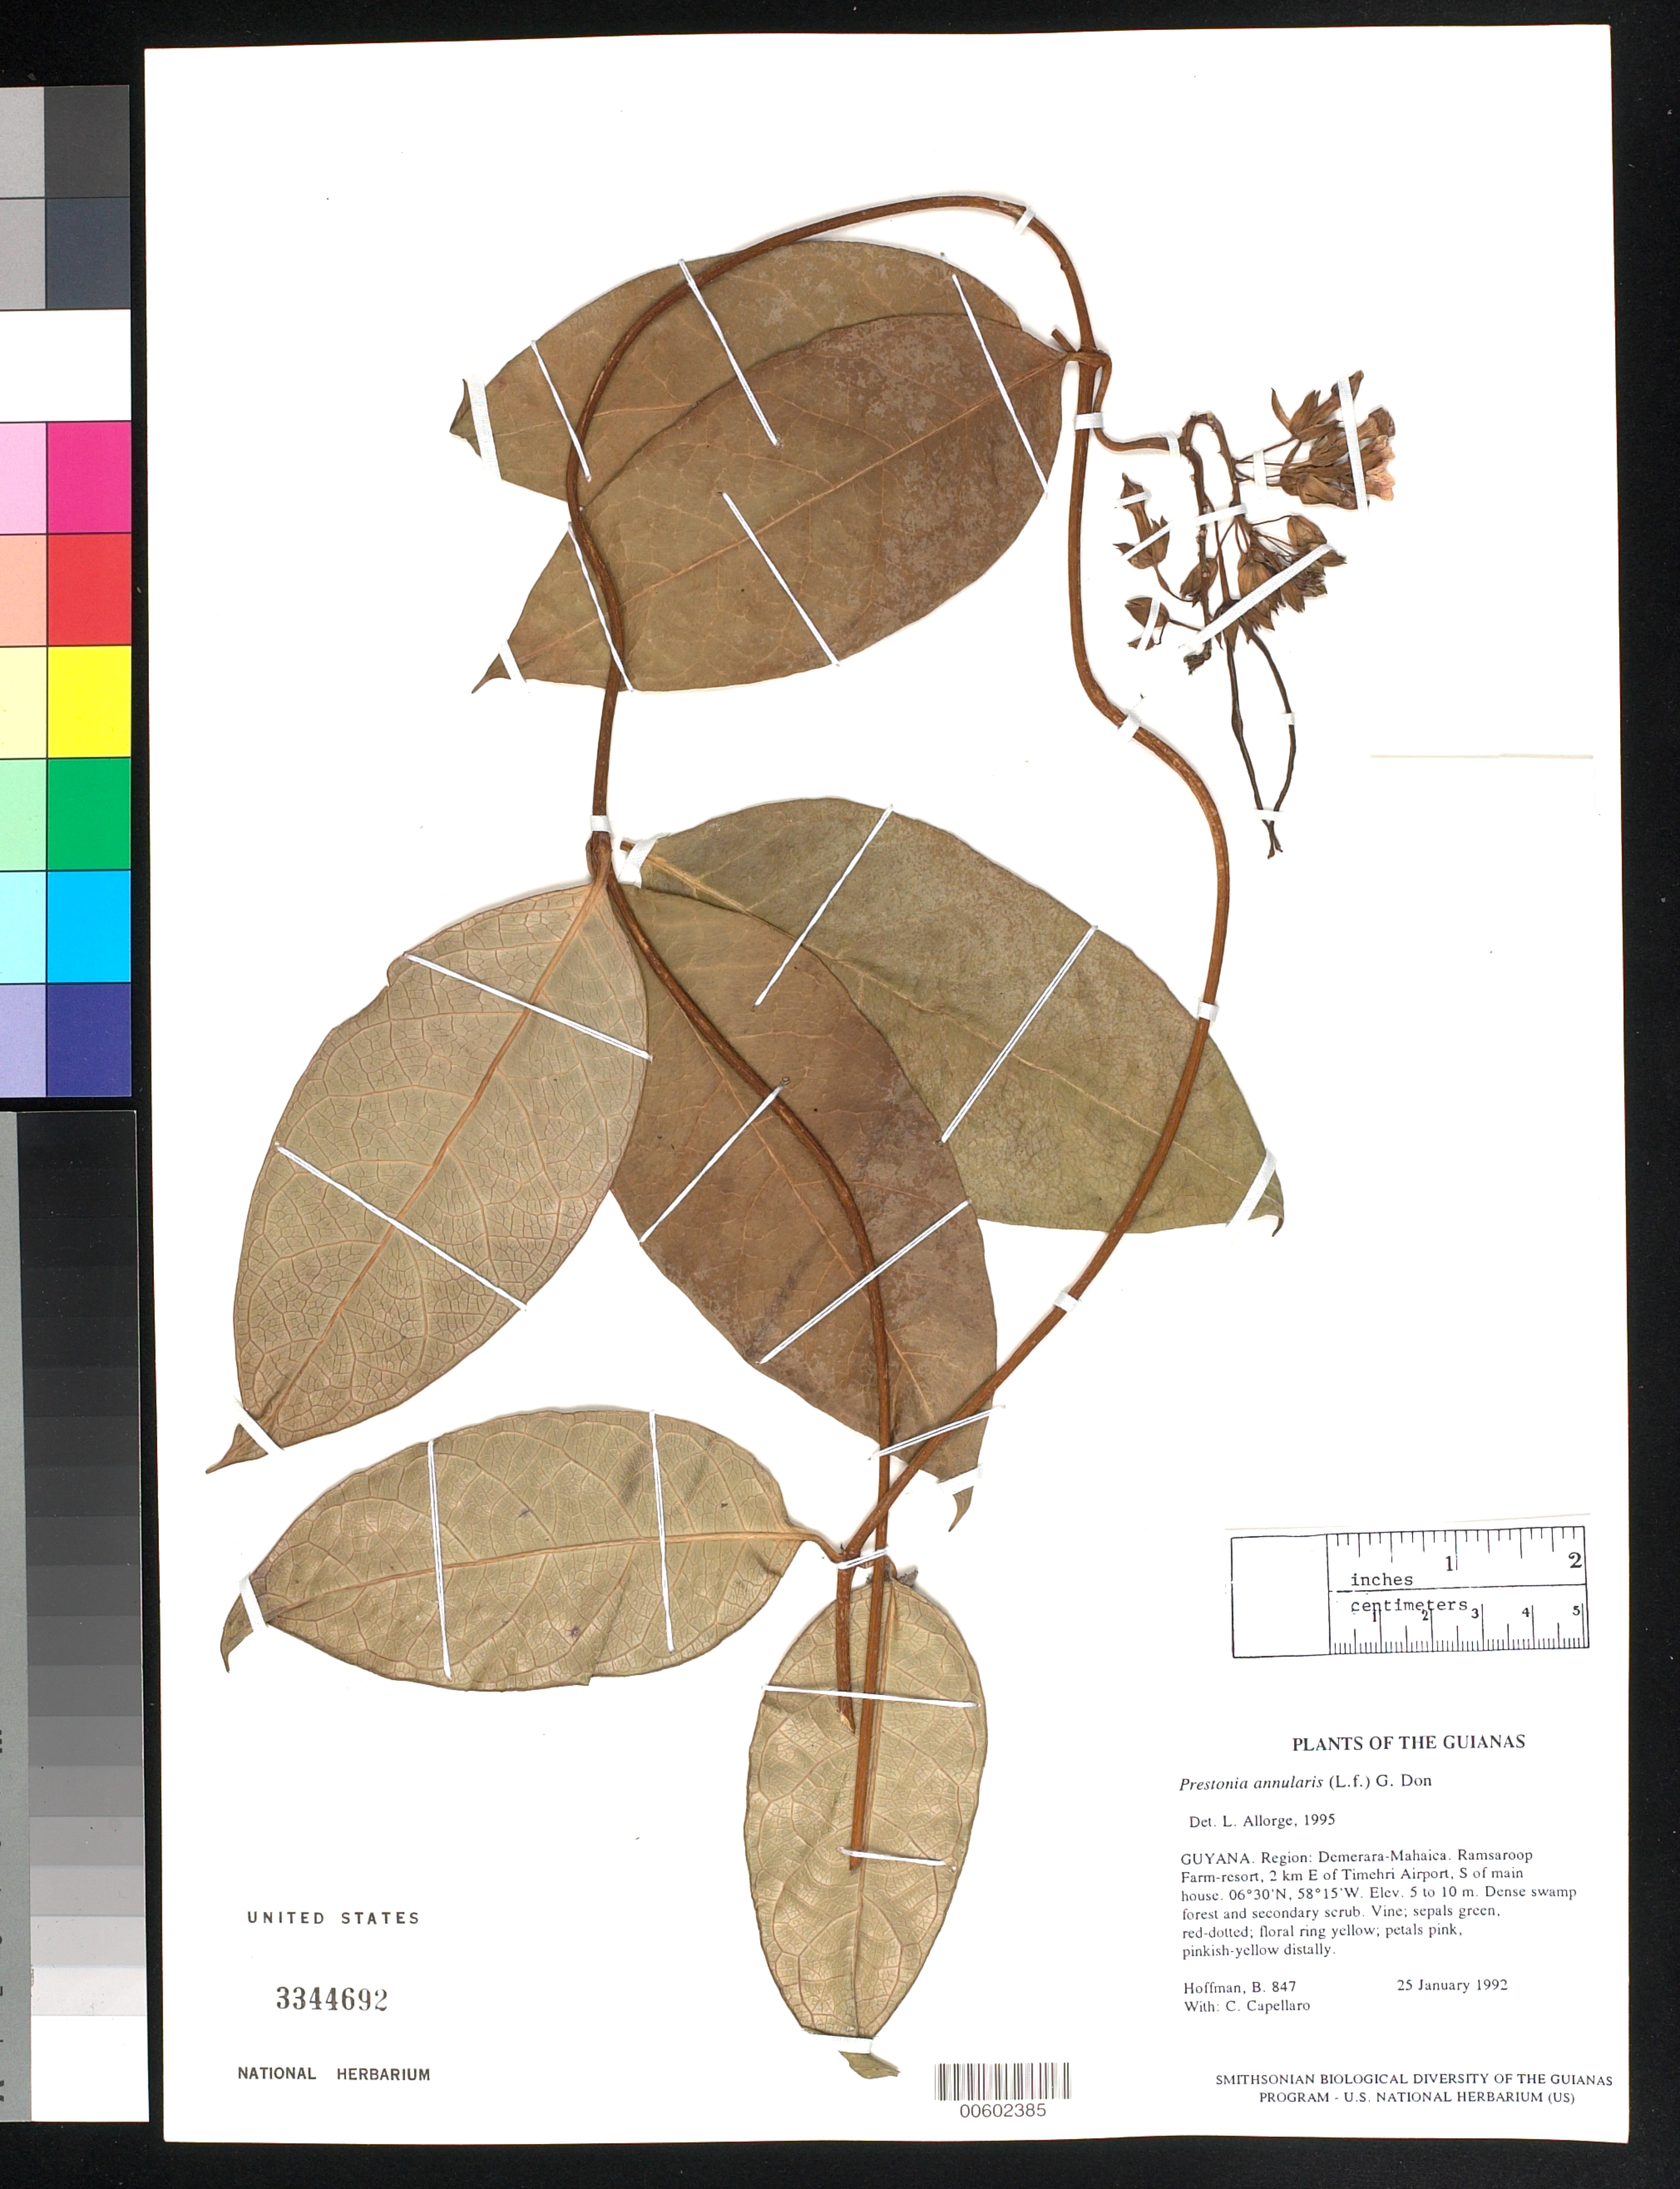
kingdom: Plantae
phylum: Tracheophyta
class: Magnoliopsida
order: Gentianales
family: Apocynaceae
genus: Prestonia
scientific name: Prestonia annularis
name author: (L. f.) G. Don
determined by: Allorge, L.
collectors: B. Hoffman & C. Capellaro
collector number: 847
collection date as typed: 25 January 1992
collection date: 1992-01-25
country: Guyana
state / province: Demerara-Mahaica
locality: Ramsaroop Farm-resort, 2 km E of Timehri Airport, S of main house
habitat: Dense swamp forest and secondary scrub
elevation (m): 5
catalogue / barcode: US 3344692